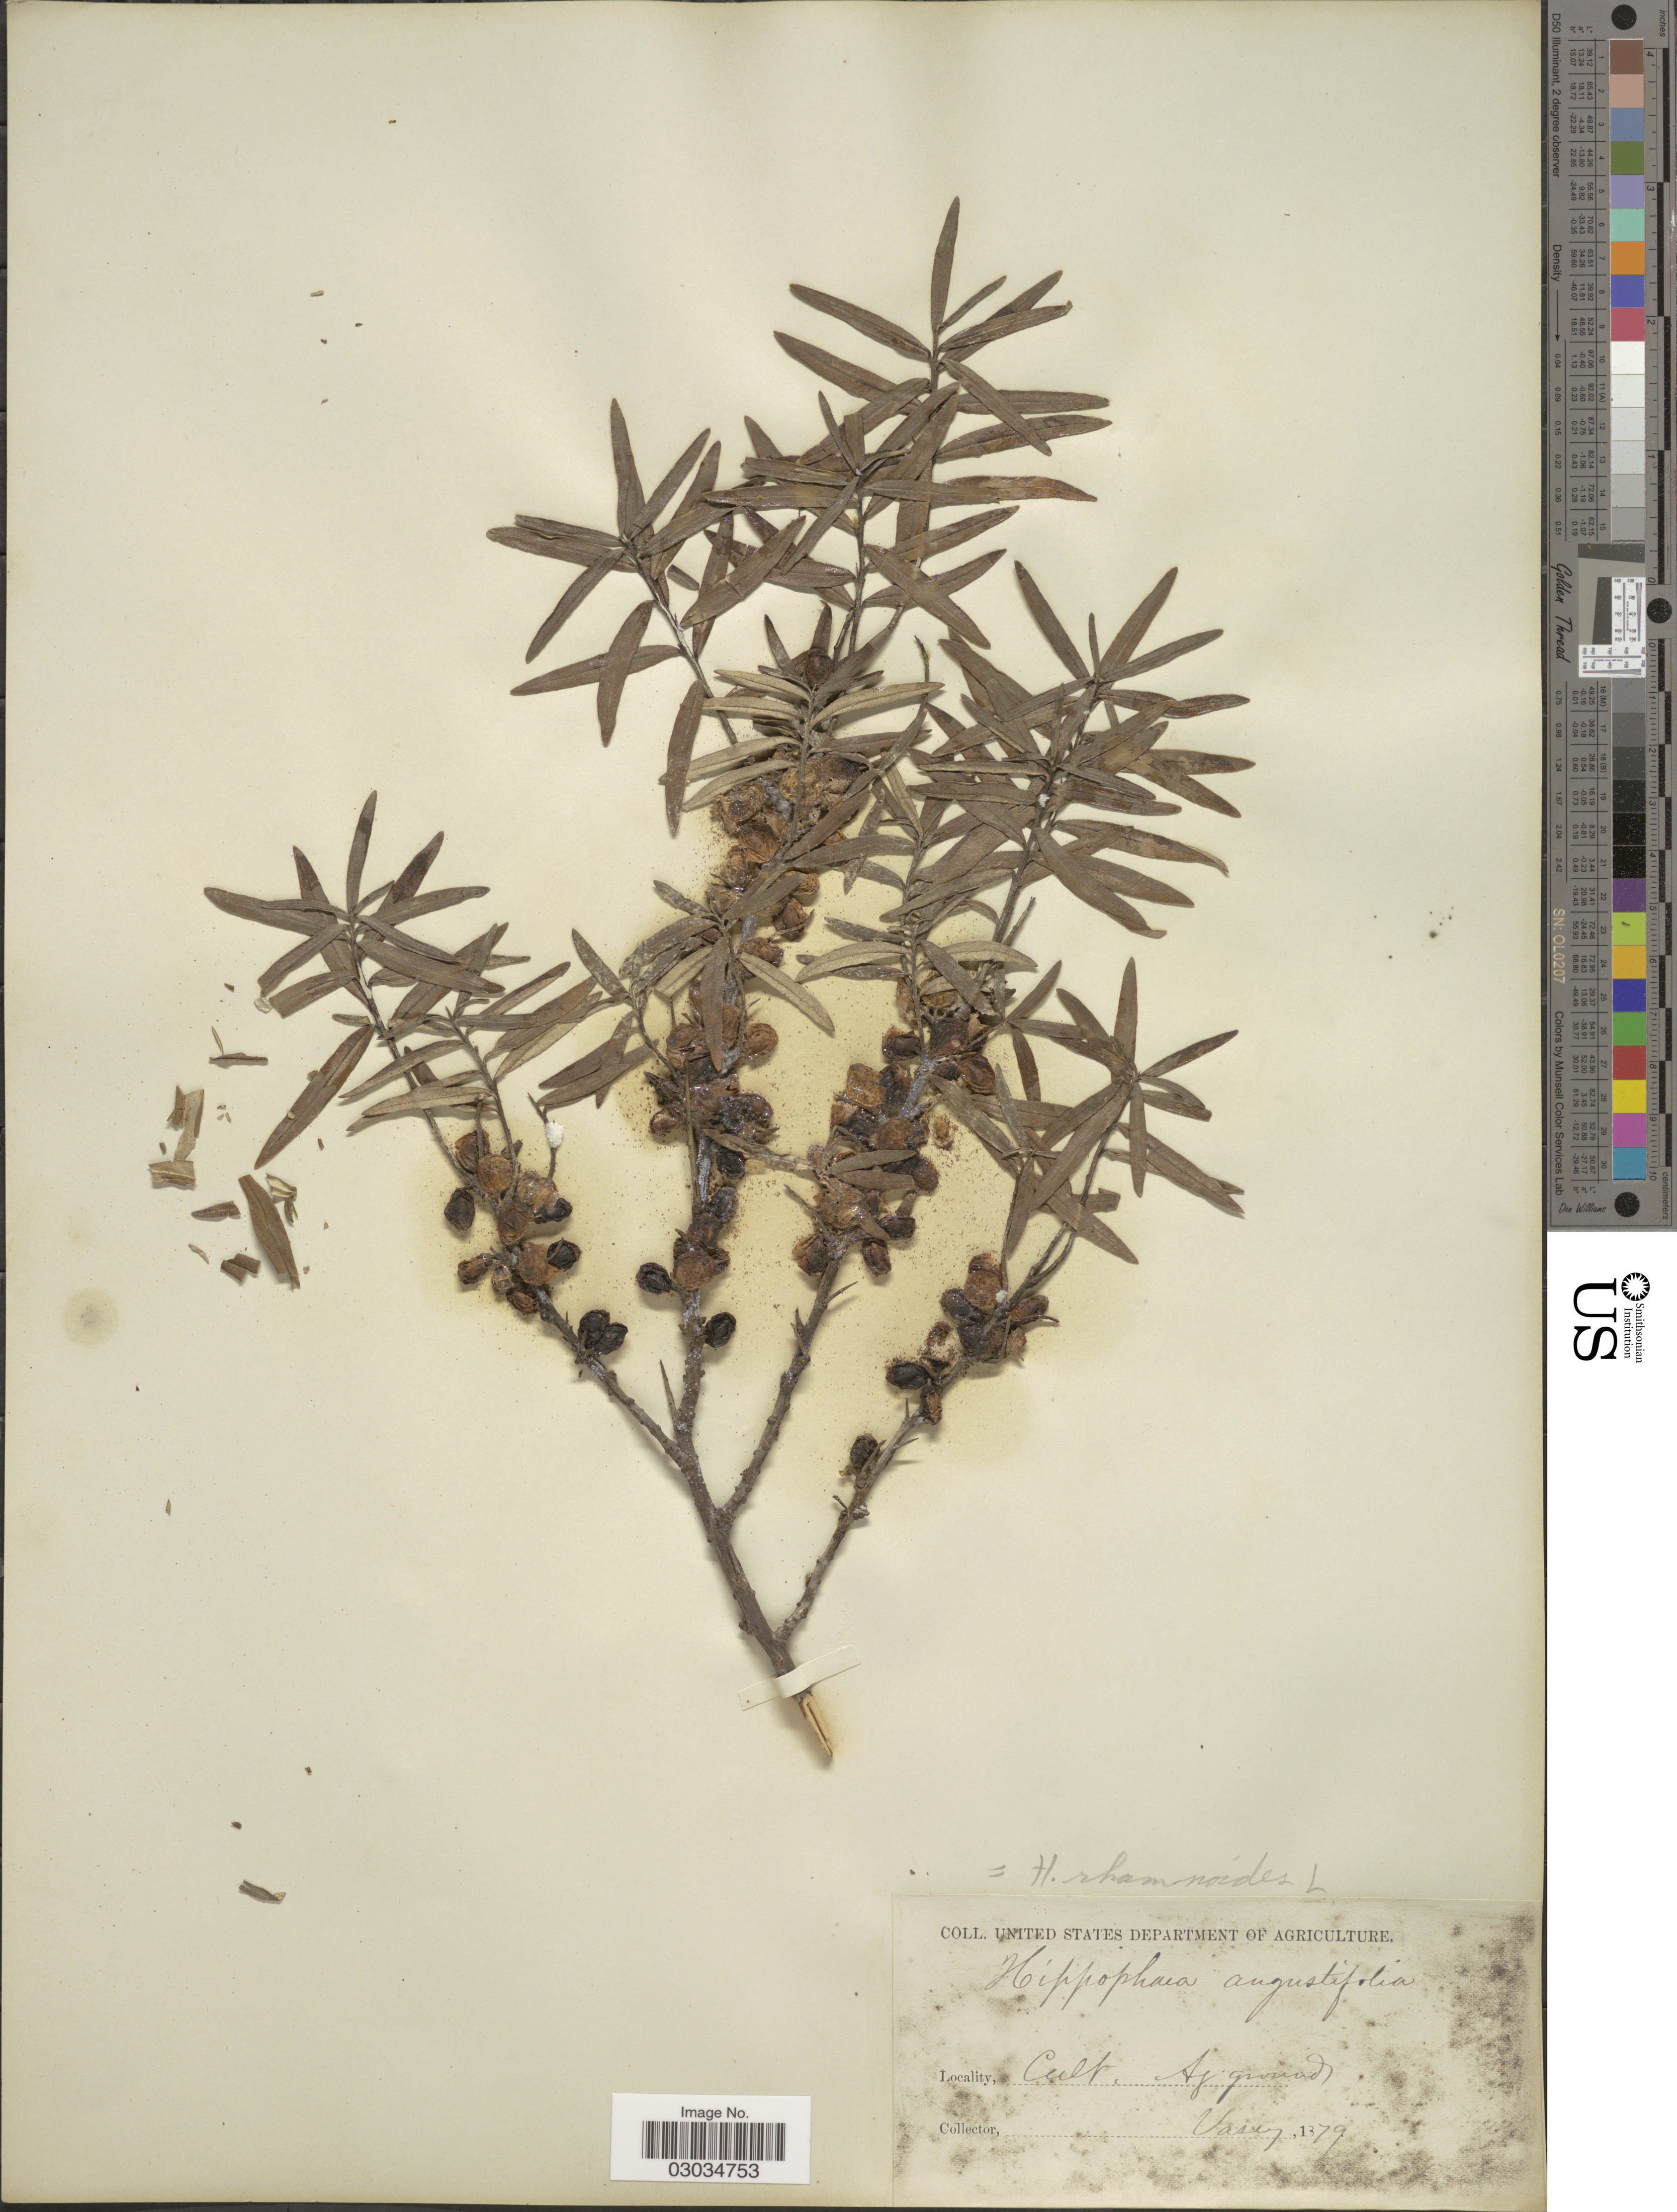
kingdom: Plantae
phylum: Tracheophyta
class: Magnoliopsida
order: Rosales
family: Elaeagnaceae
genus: Hippophae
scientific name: Hippophae rhamnoides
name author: L.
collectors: Vasey, --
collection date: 1879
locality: Ag Grounds.